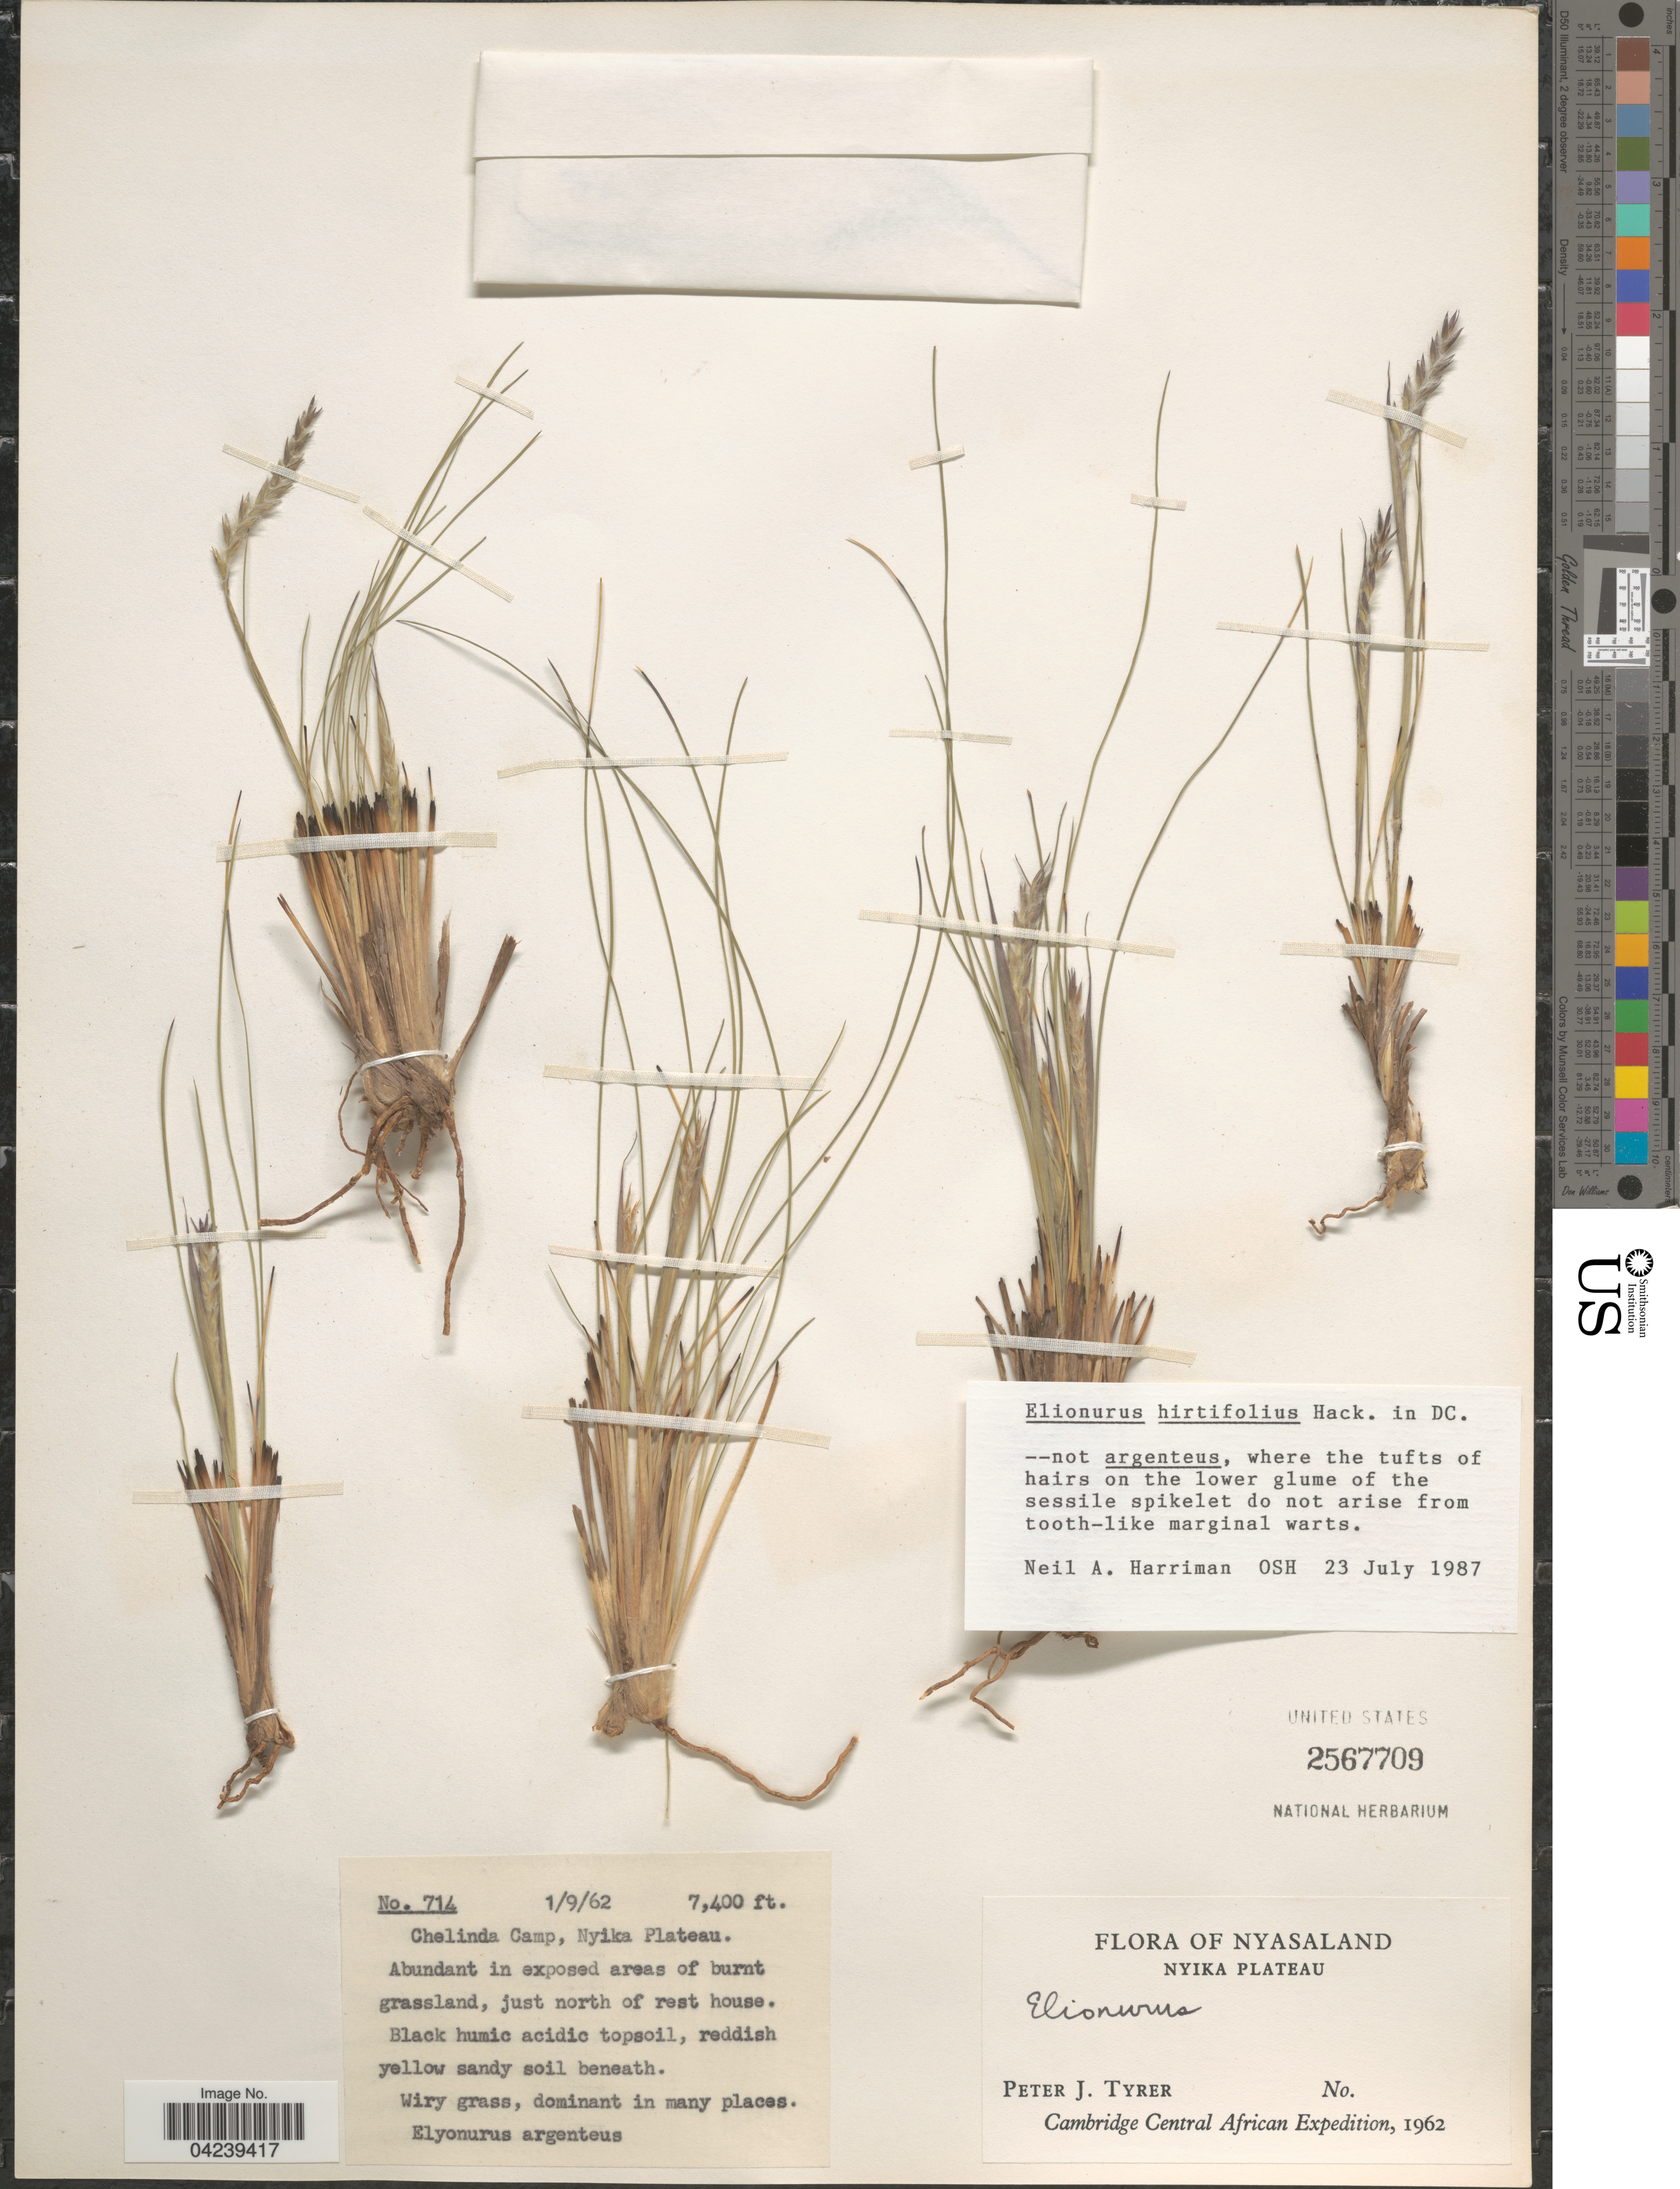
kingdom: Plantae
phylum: Tracheophyta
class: Liliopsida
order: Poales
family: Poaceae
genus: Elionurus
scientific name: Elionurus hirtifolius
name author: Hack.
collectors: P. Tyrer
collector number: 714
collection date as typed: Transcribed d/m/y: 1/9/62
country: Malawi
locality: Nyasaland. Nyika Plateau. Cambridge Central African Expedition, 1962. Chelinda Camp, Nyika Plateau.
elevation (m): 2256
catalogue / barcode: US 2567709